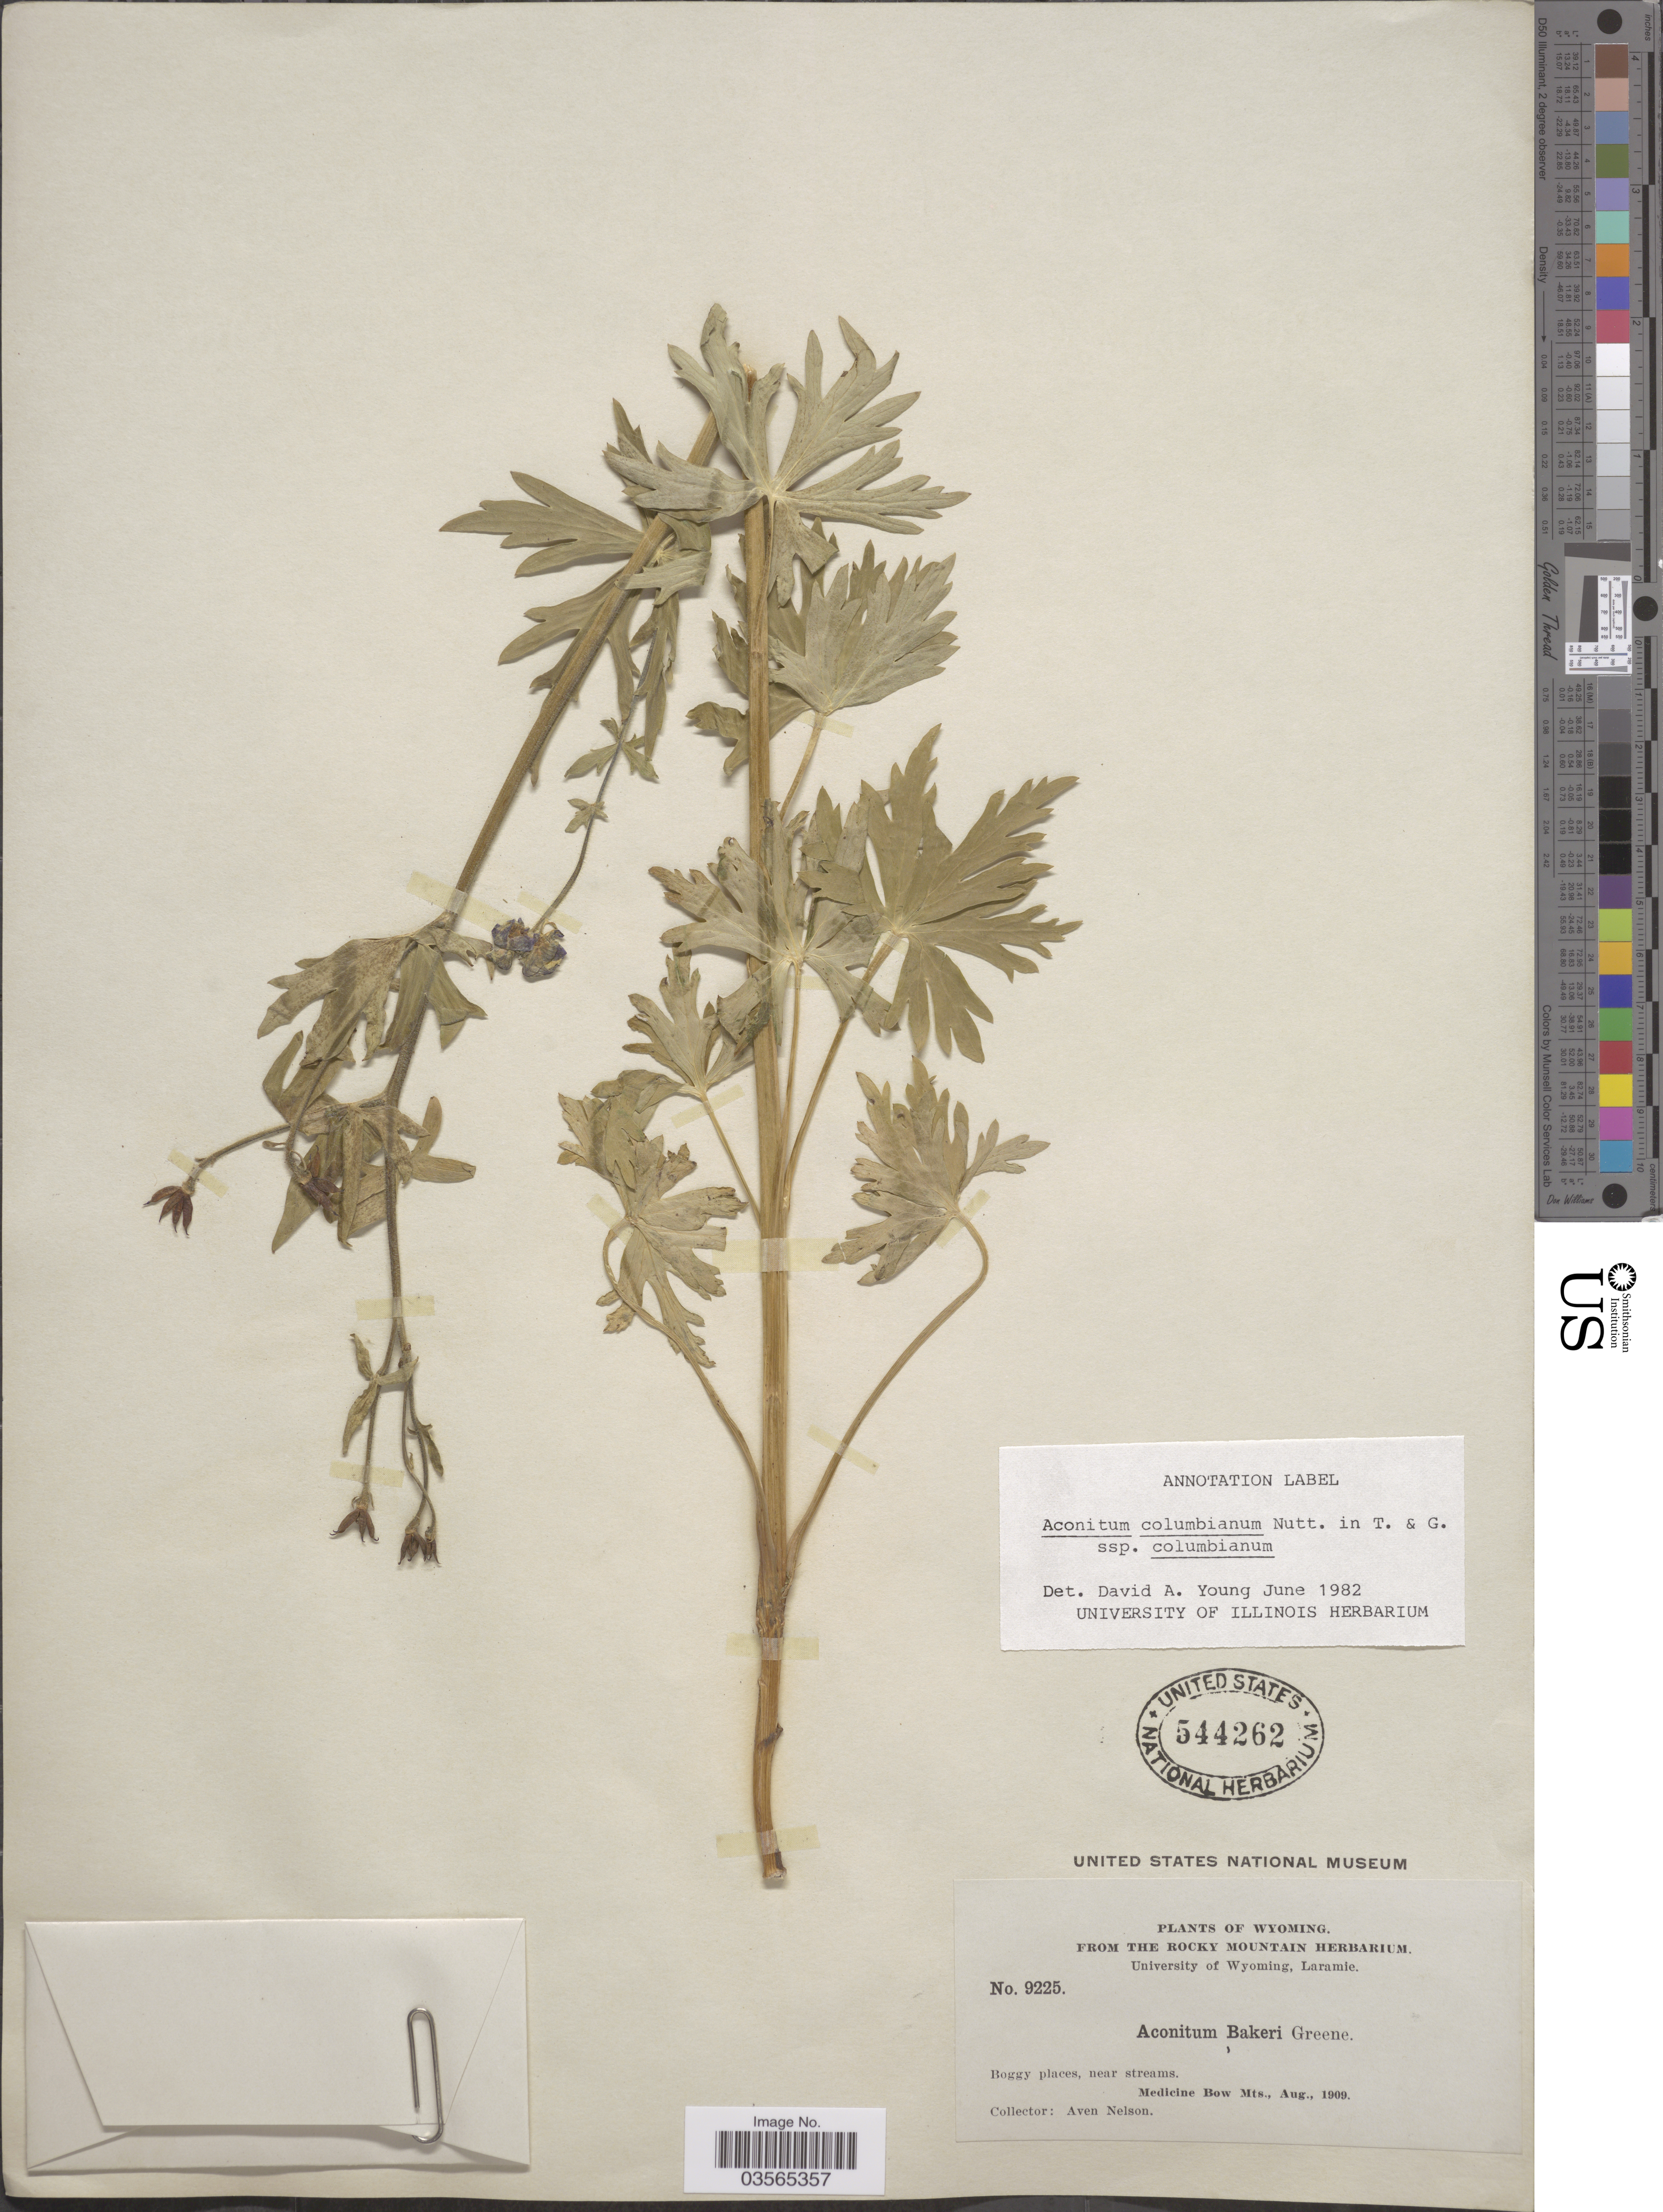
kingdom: Plantae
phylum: Tracheophyta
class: Magnoliopsida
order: Ranunculales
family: Ranunculaceae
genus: Aconitum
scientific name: Aconitum columbianum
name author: Nutt.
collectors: A. Nelson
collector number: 9225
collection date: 1909-08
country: United States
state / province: Wyoming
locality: Medicine Bow Mts.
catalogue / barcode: US 544262